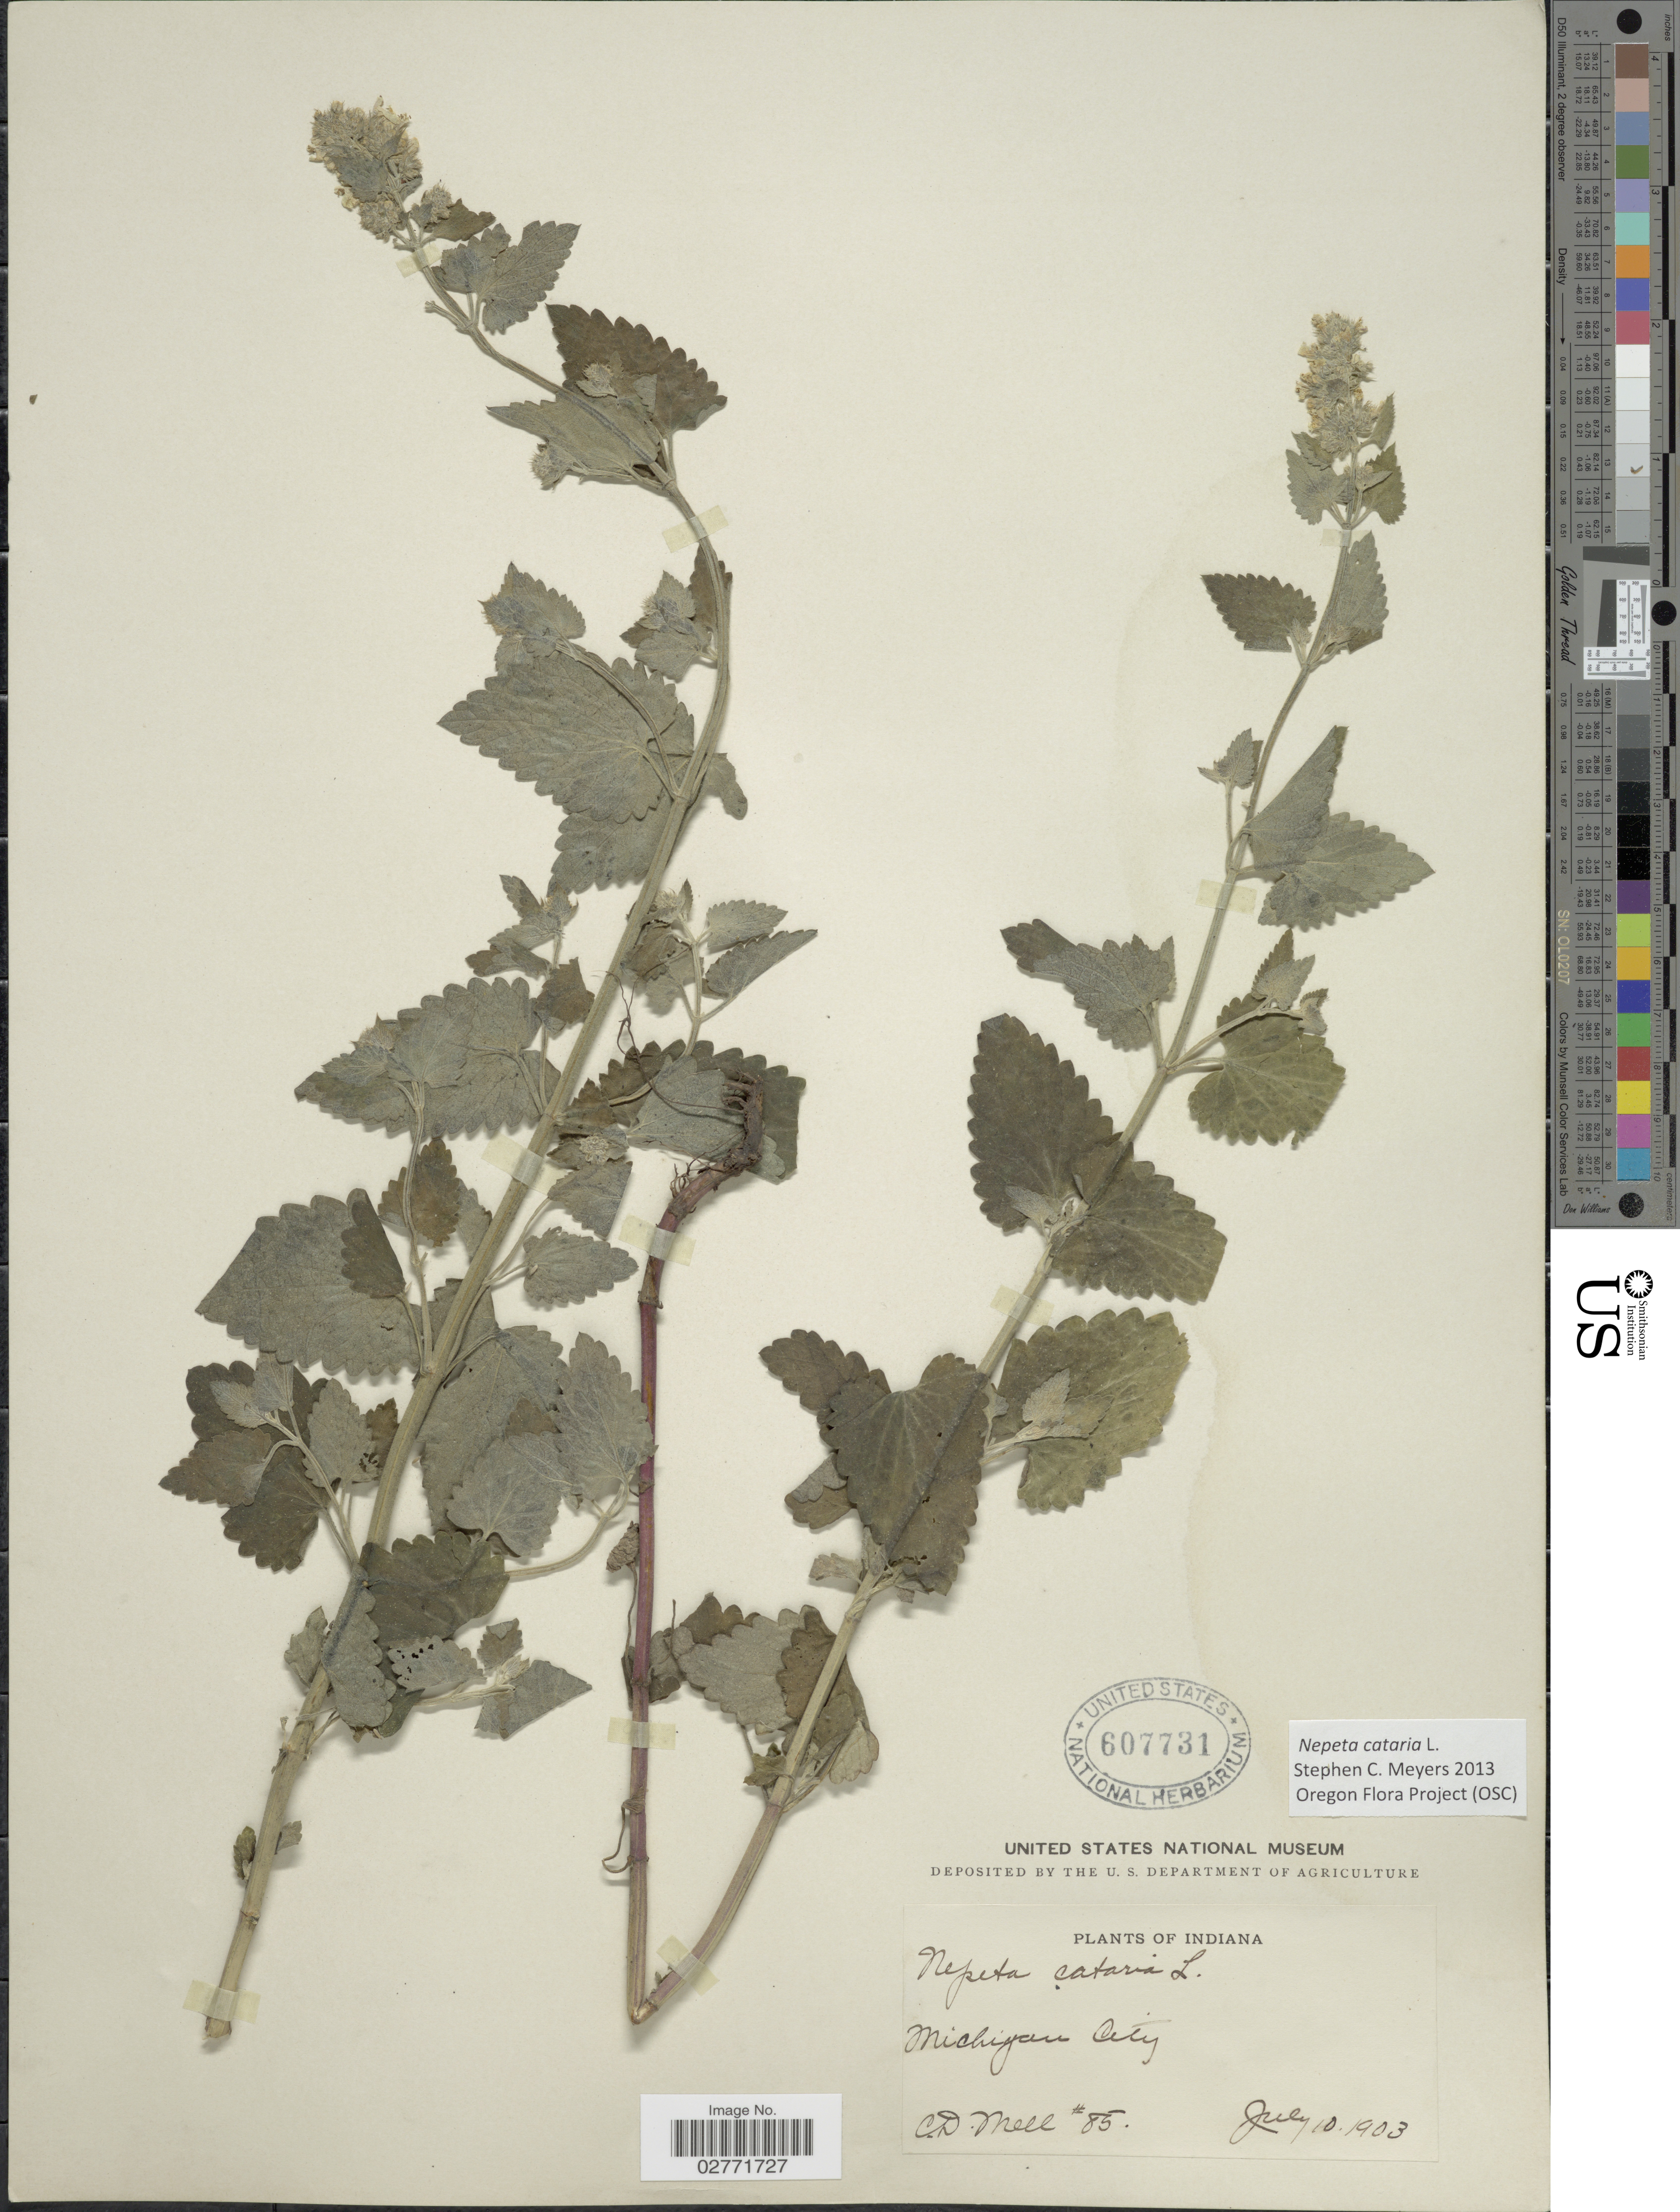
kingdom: Plantae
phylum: Tracheophyta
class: Magnoliopsida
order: Lamiales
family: Lamiaceae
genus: Nepeta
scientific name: Nepeta cataria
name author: L.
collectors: C. D. Mell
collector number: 85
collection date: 1903-07-10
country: United States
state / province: Indiana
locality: Michigan City.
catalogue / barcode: US 607731